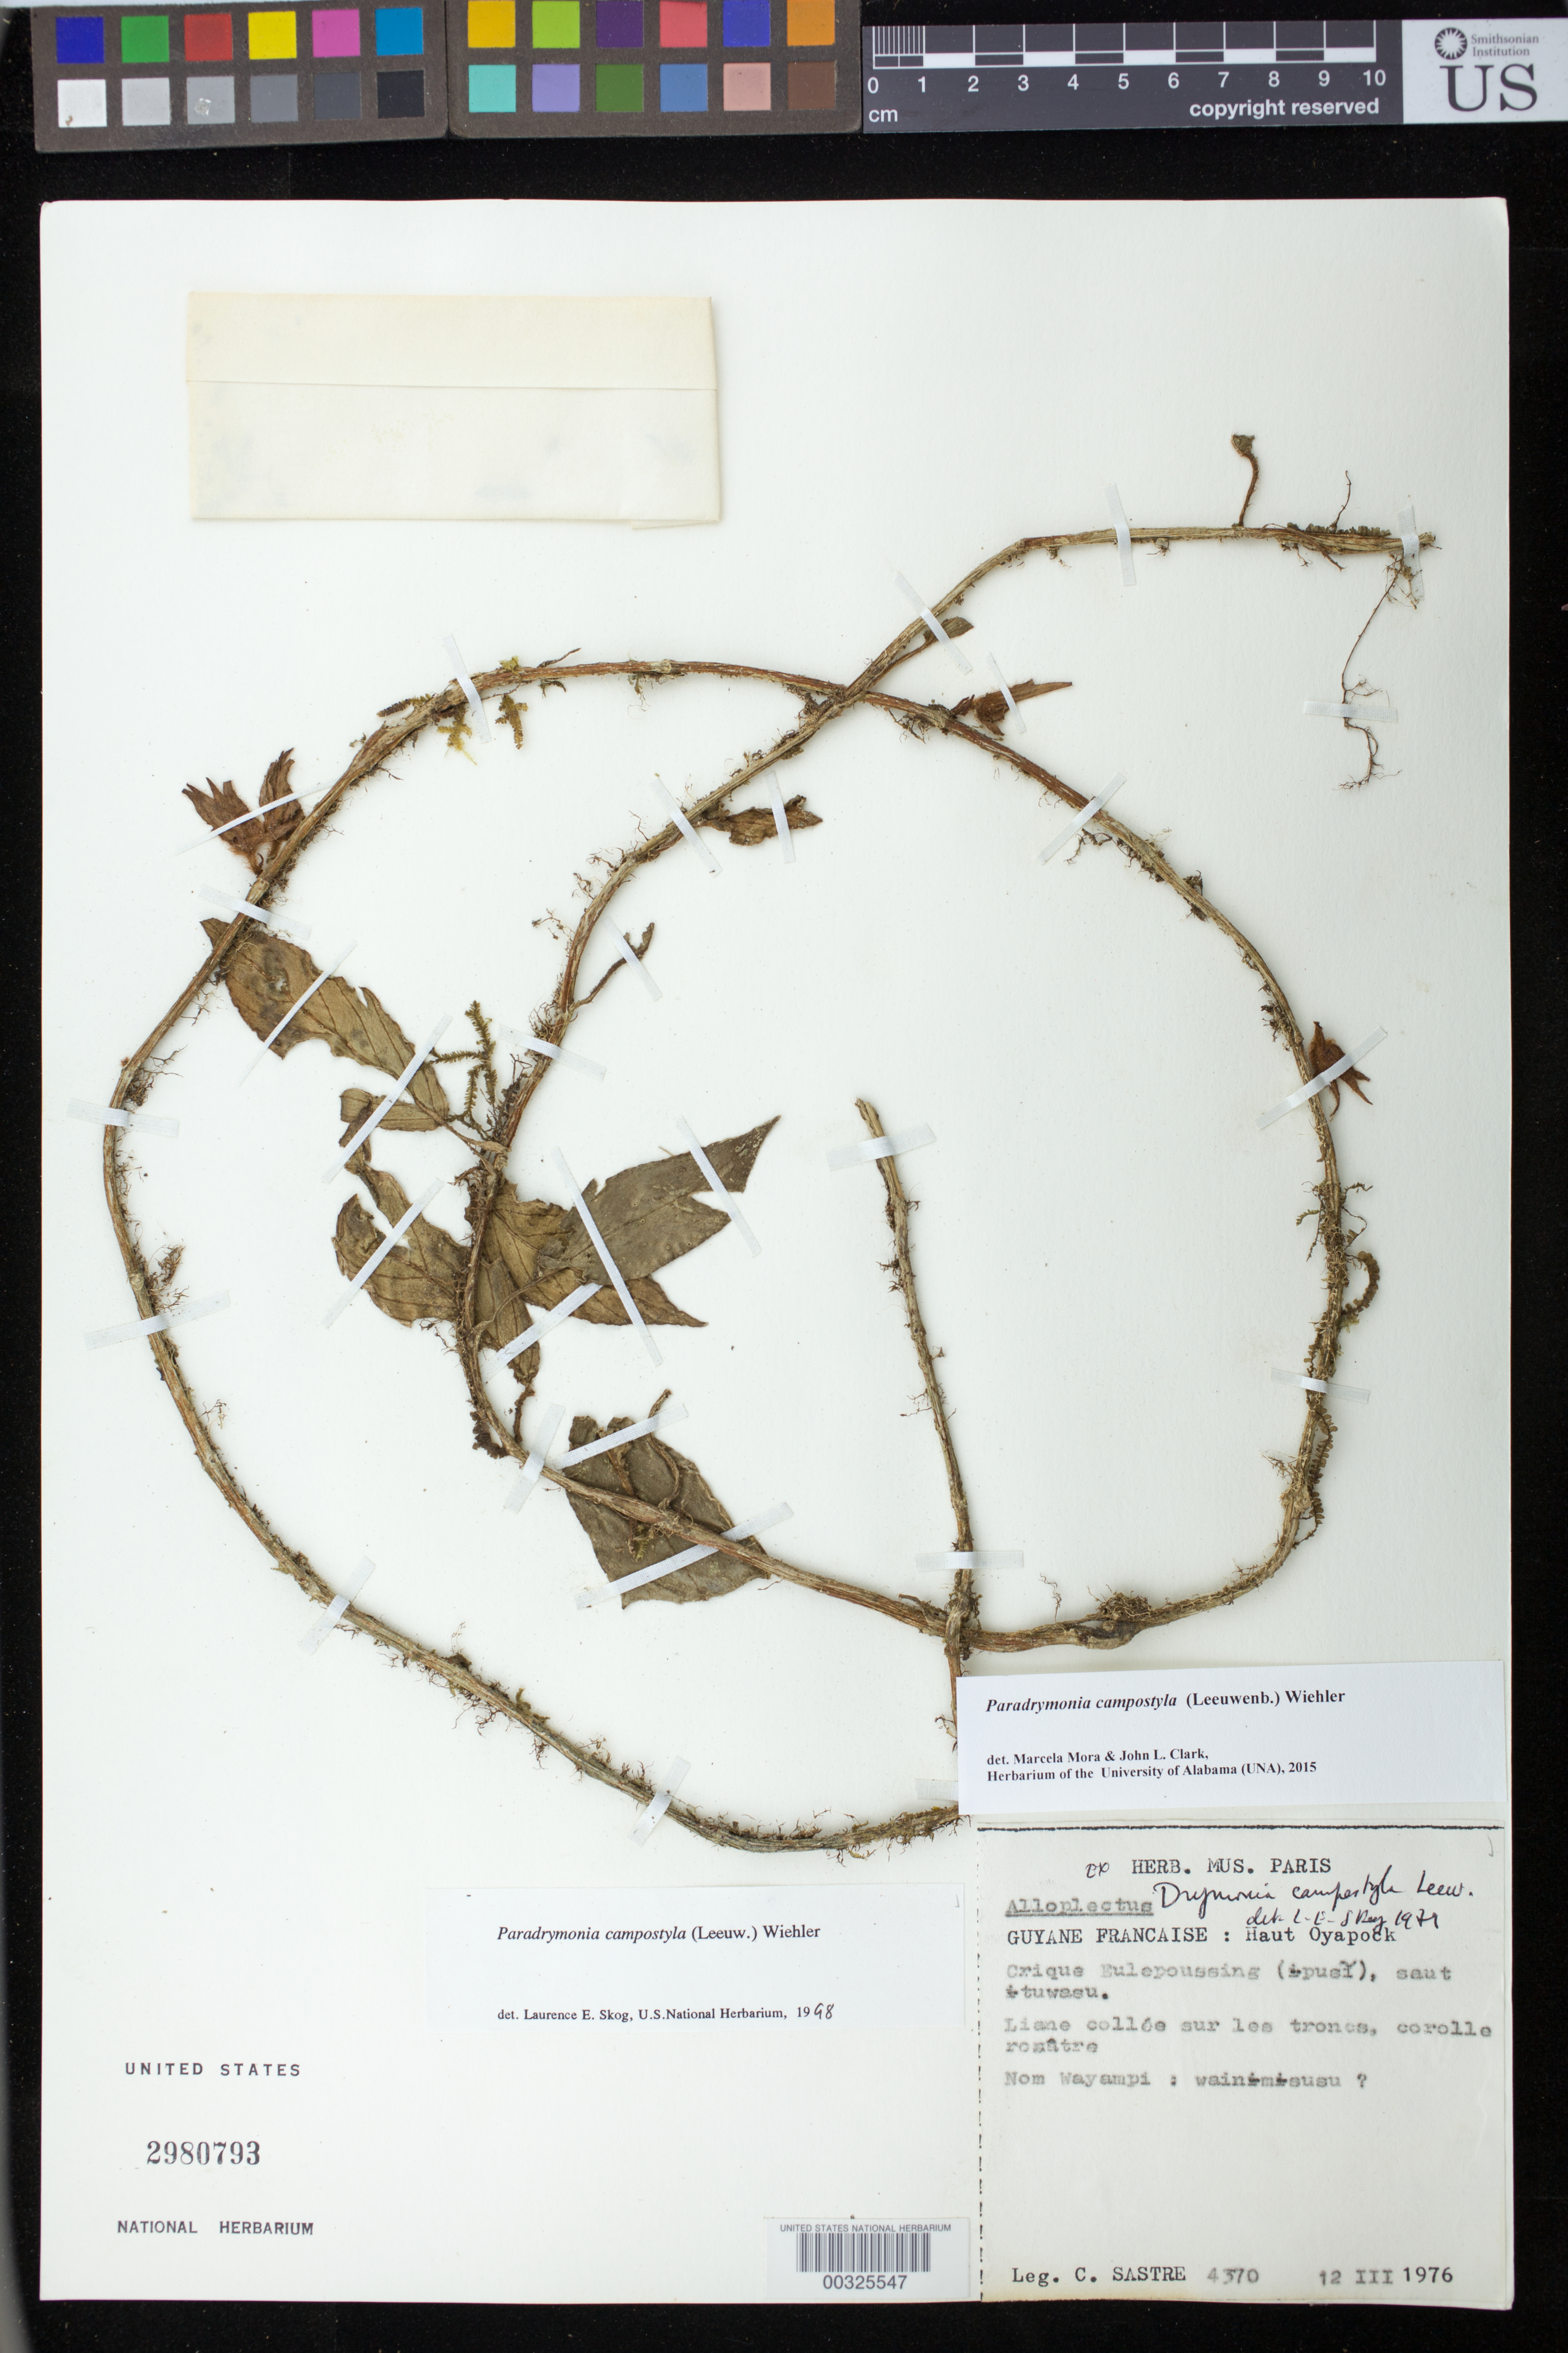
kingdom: Plantae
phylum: Tracheophyta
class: Magnoliopsida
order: Lamiales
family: Gesneriaceae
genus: Paradrymonia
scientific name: Paradrymonia campostyla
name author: (Leeuwenb.) Wiehler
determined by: Skog, Laurence E.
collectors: C. H. L. Sastre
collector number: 4370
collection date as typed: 12 Mar 1976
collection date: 1976-03-12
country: French Guiana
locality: Haut Oyapock, Crique Eulepoussing (-pusi), Saut -Tuwasu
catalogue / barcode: US 2980793